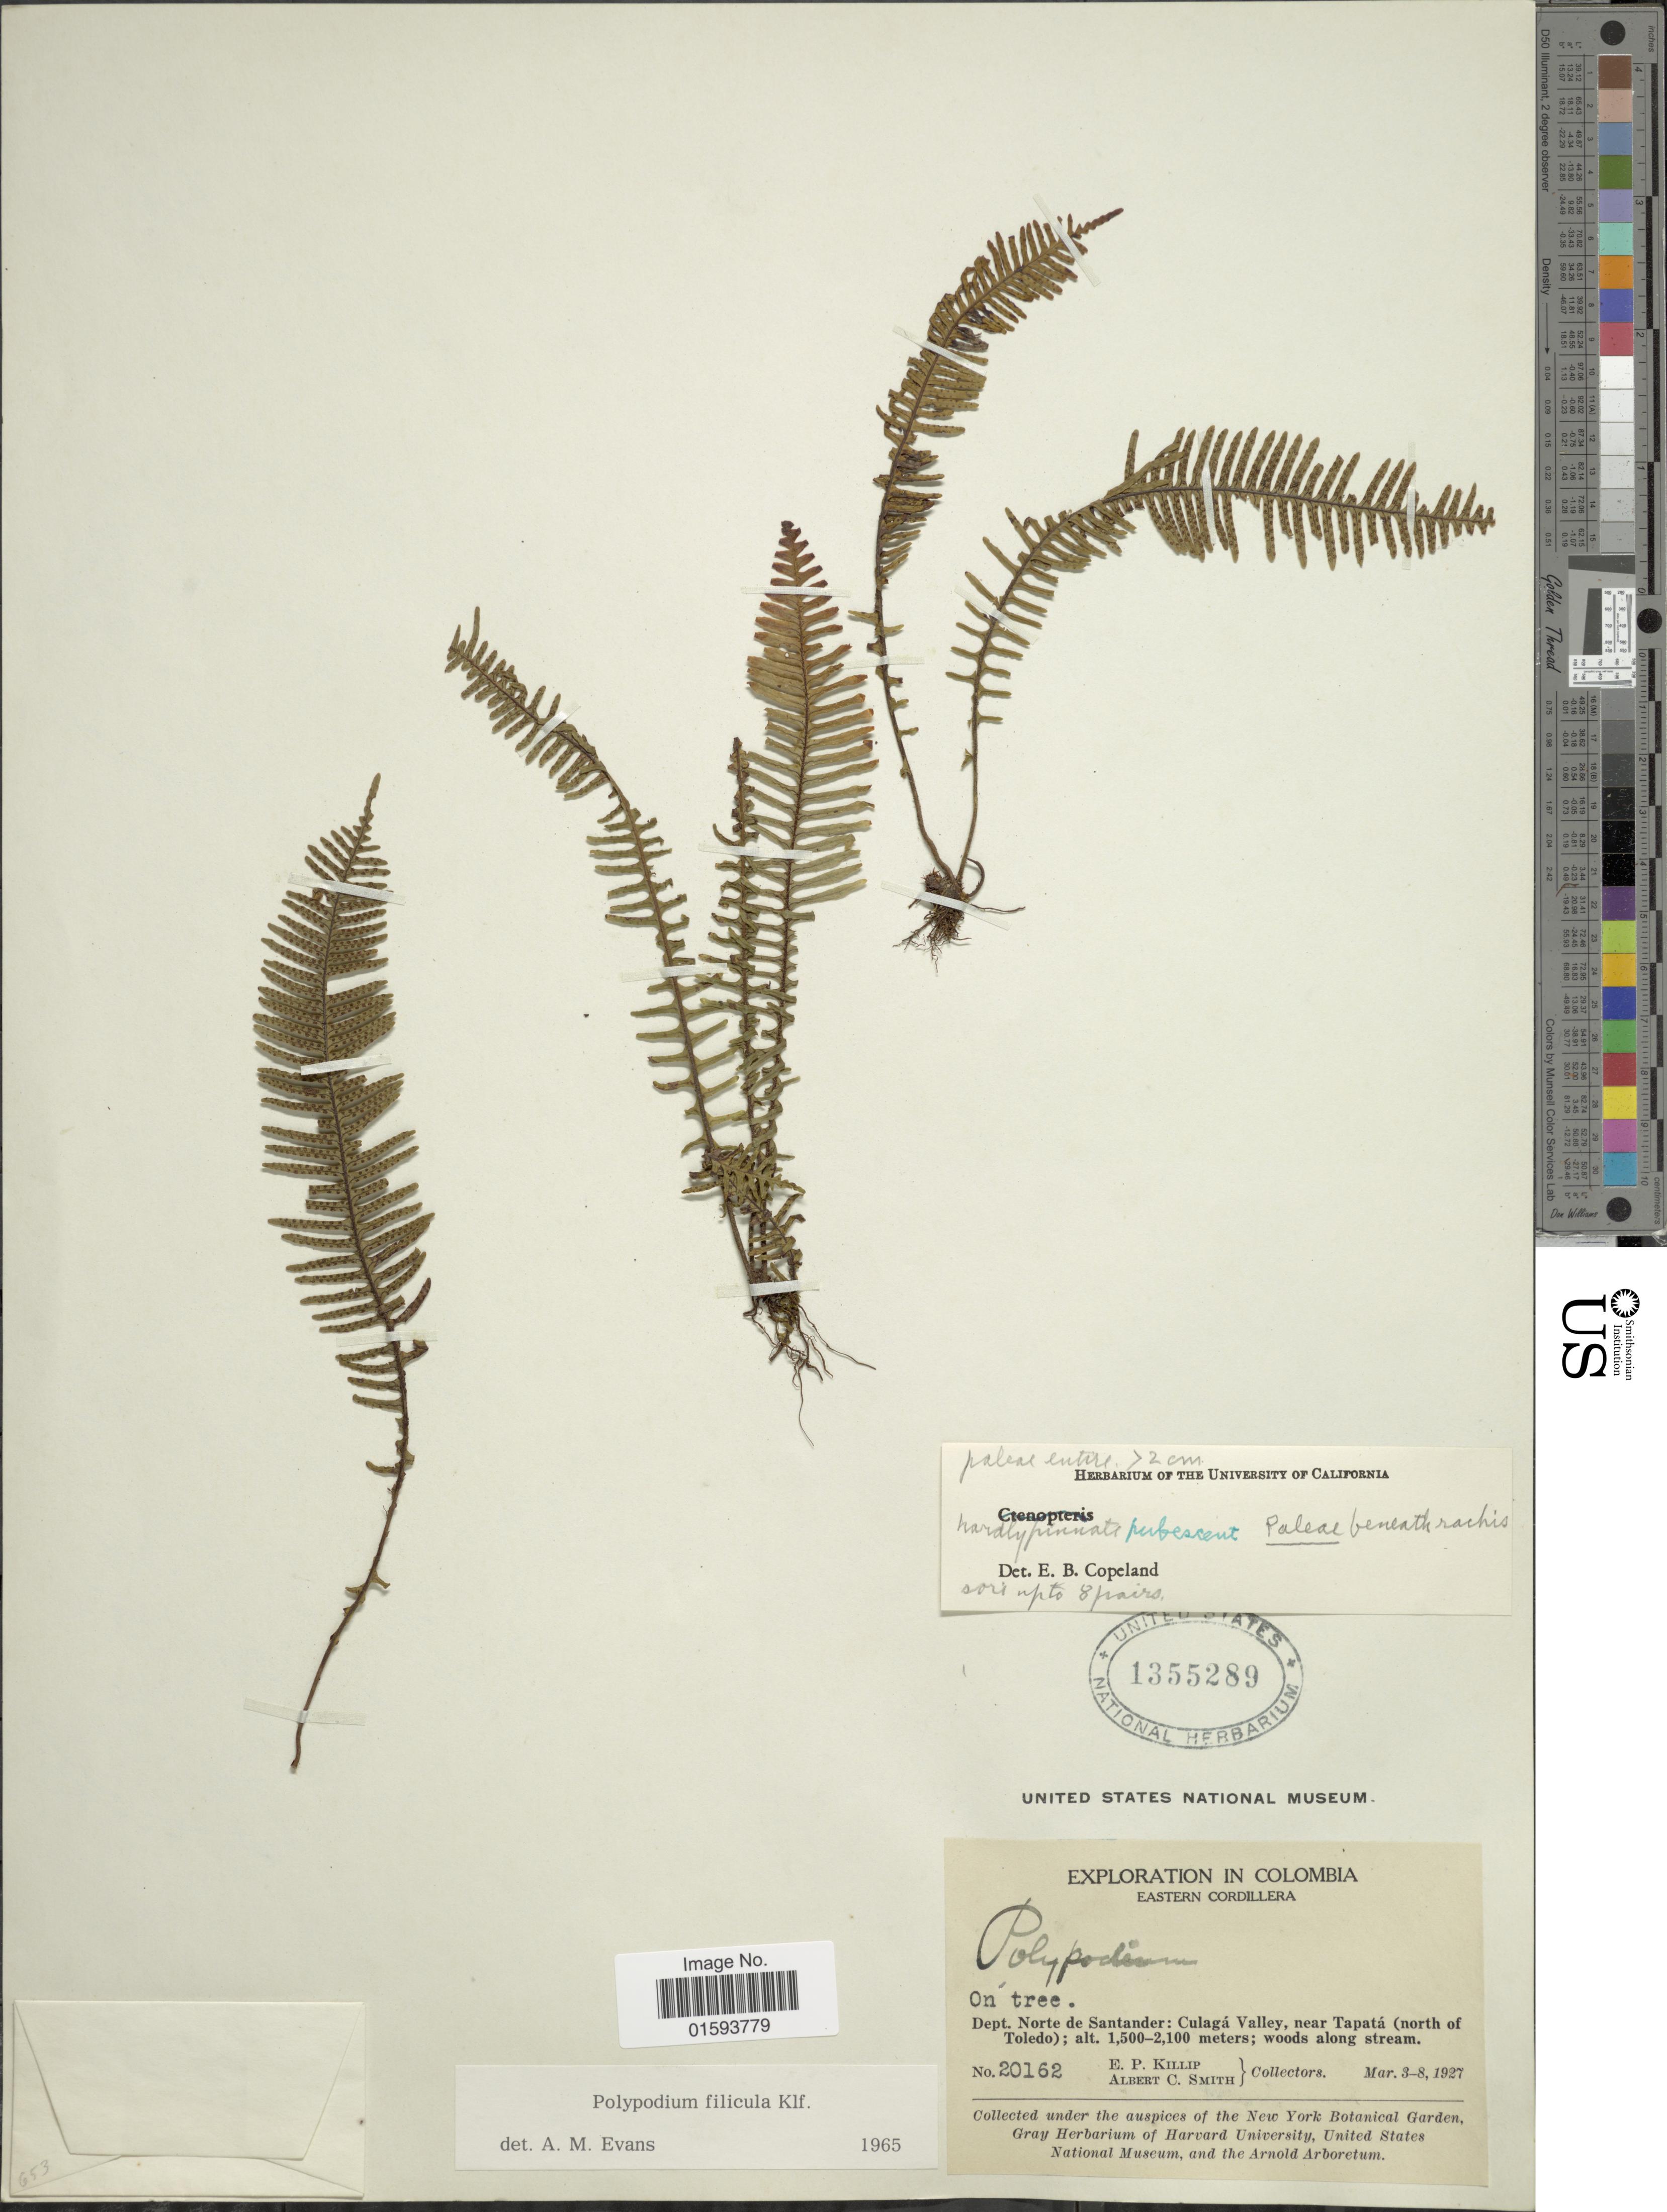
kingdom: Plantae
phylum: Tracheophyta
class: Polypodiopsida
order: Polypodiales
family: Polypodiaceae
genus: Pecluma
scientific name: Pecluma filicula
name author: (Kaulf.) M.G. Price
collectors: E. P. Killip & A. C. Smith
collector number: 20162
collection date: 1927-03-03/1927-03-08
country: Colombia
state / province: Norte de Santander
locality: Eastern Cordillera, Dept. Norte de Santander: Culaga Valley, near Tapata ( north of Toledo).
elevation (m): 1500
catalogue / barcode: US 1355289